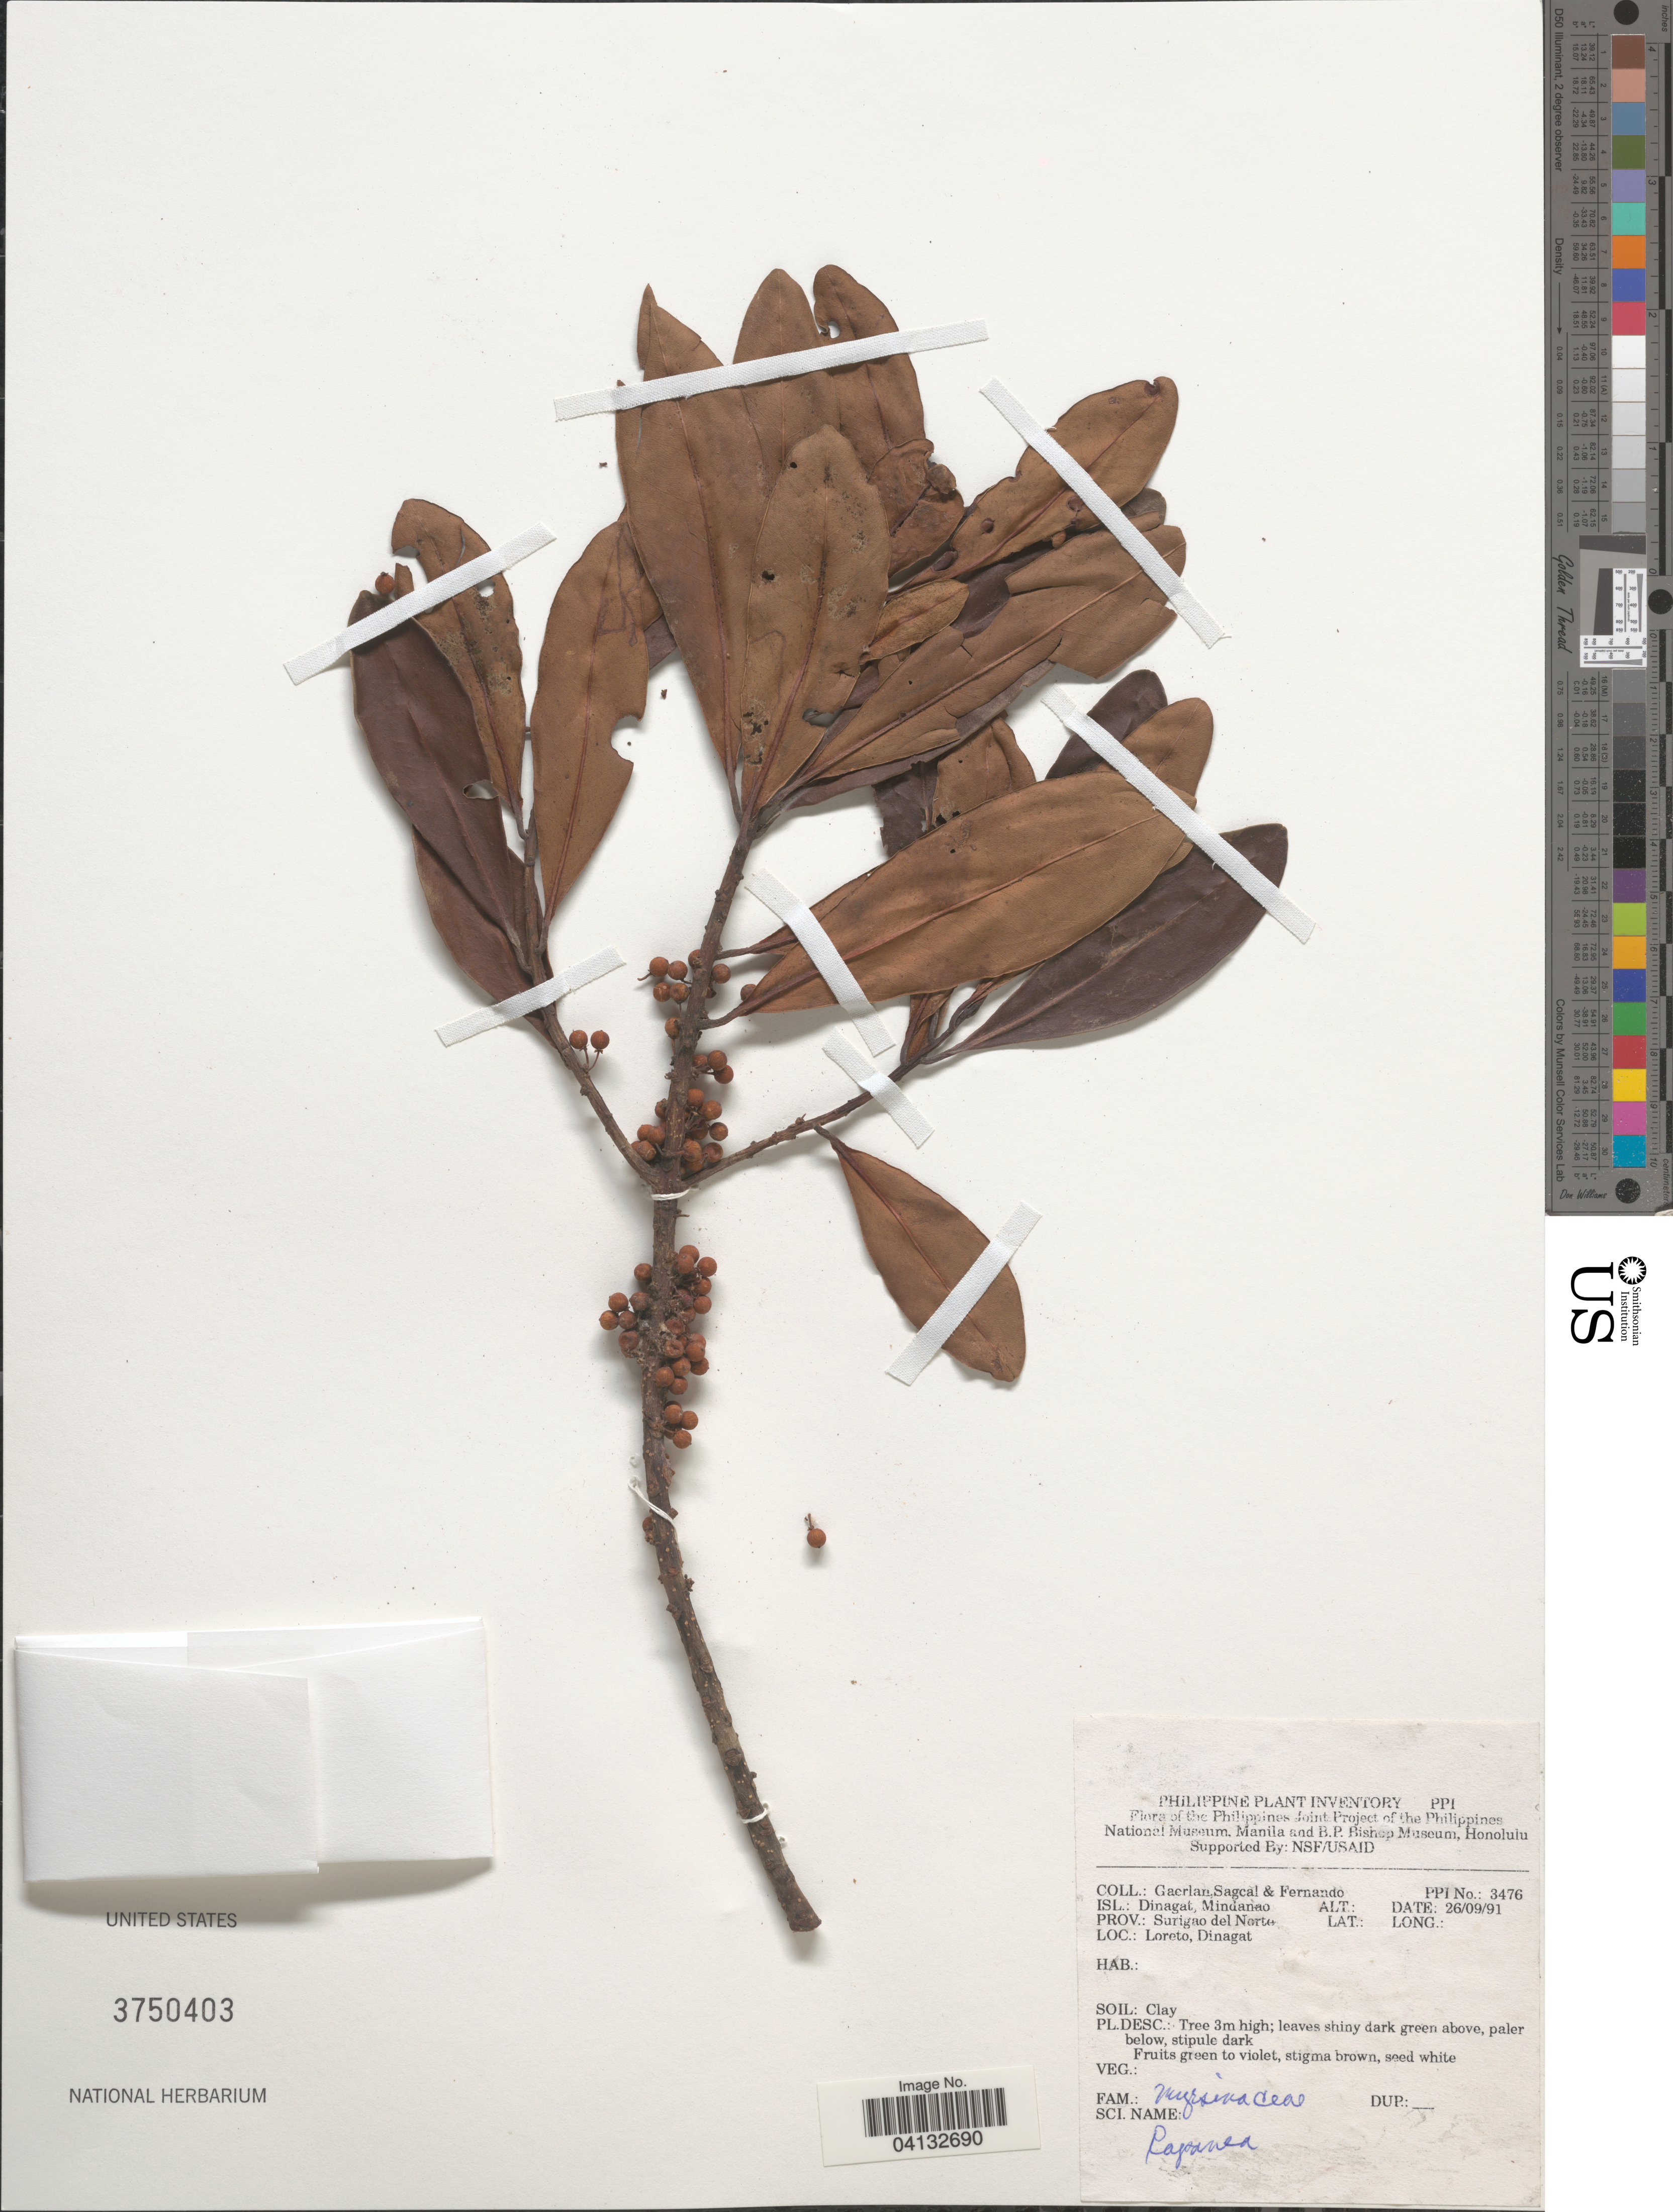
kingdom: Plantae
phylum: Tracheophyta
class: Magnoliopsida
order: Ericales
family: Primulaceae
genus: Rapanea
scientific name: Rapanea sp.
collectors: Gaerlan, E. Sagcal & -- Fernando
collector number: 3476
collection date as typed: Transcribed d/m/y: 26/9/91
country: Philippines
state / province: Caraga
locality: Isl.: Dinagat, Mindanao. Prov.: Surigao del Norte. Loreto, Dinagat.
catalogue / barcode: US 3750403